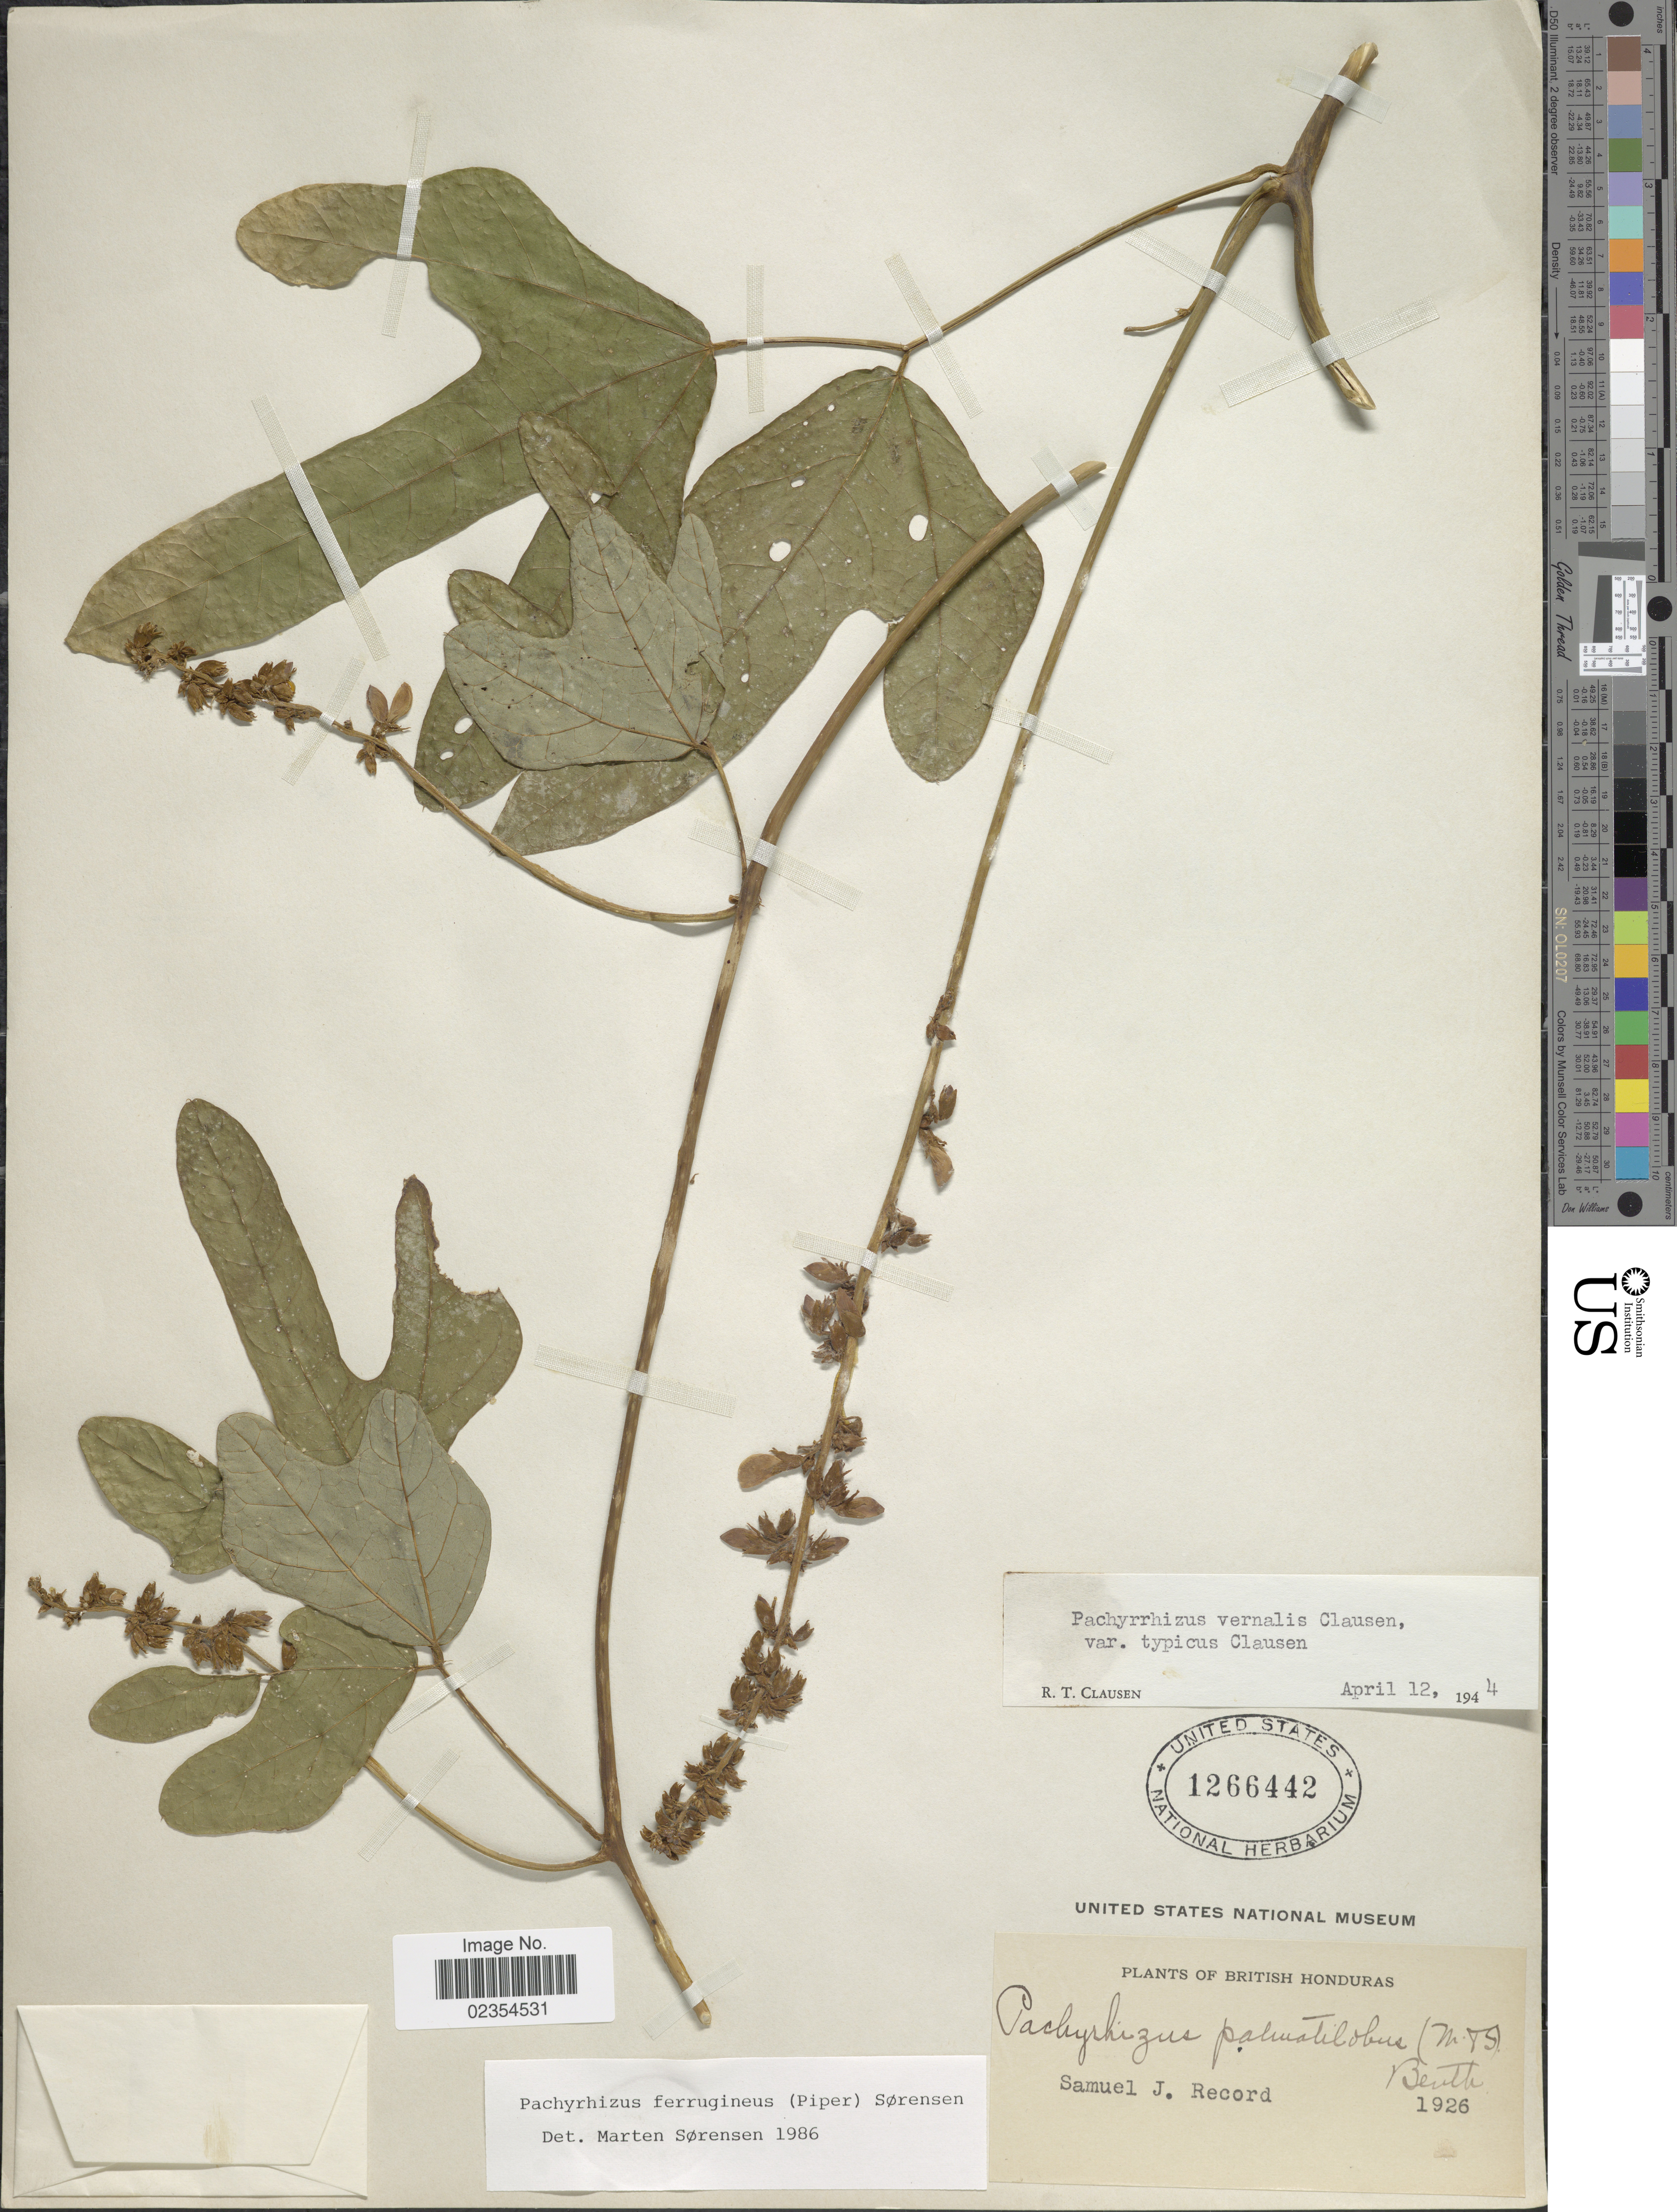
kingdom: Plantae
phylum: Tracheophyta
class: Magnoliopsida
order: Fabales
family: Fabaceae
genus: Pachyrhizus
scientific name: Pachyrhizus ferrugineus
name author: (Piper) M. Sørensen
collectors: S. J. Record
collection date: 1926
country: Belize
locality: British Honduras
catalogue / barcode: US 1266442